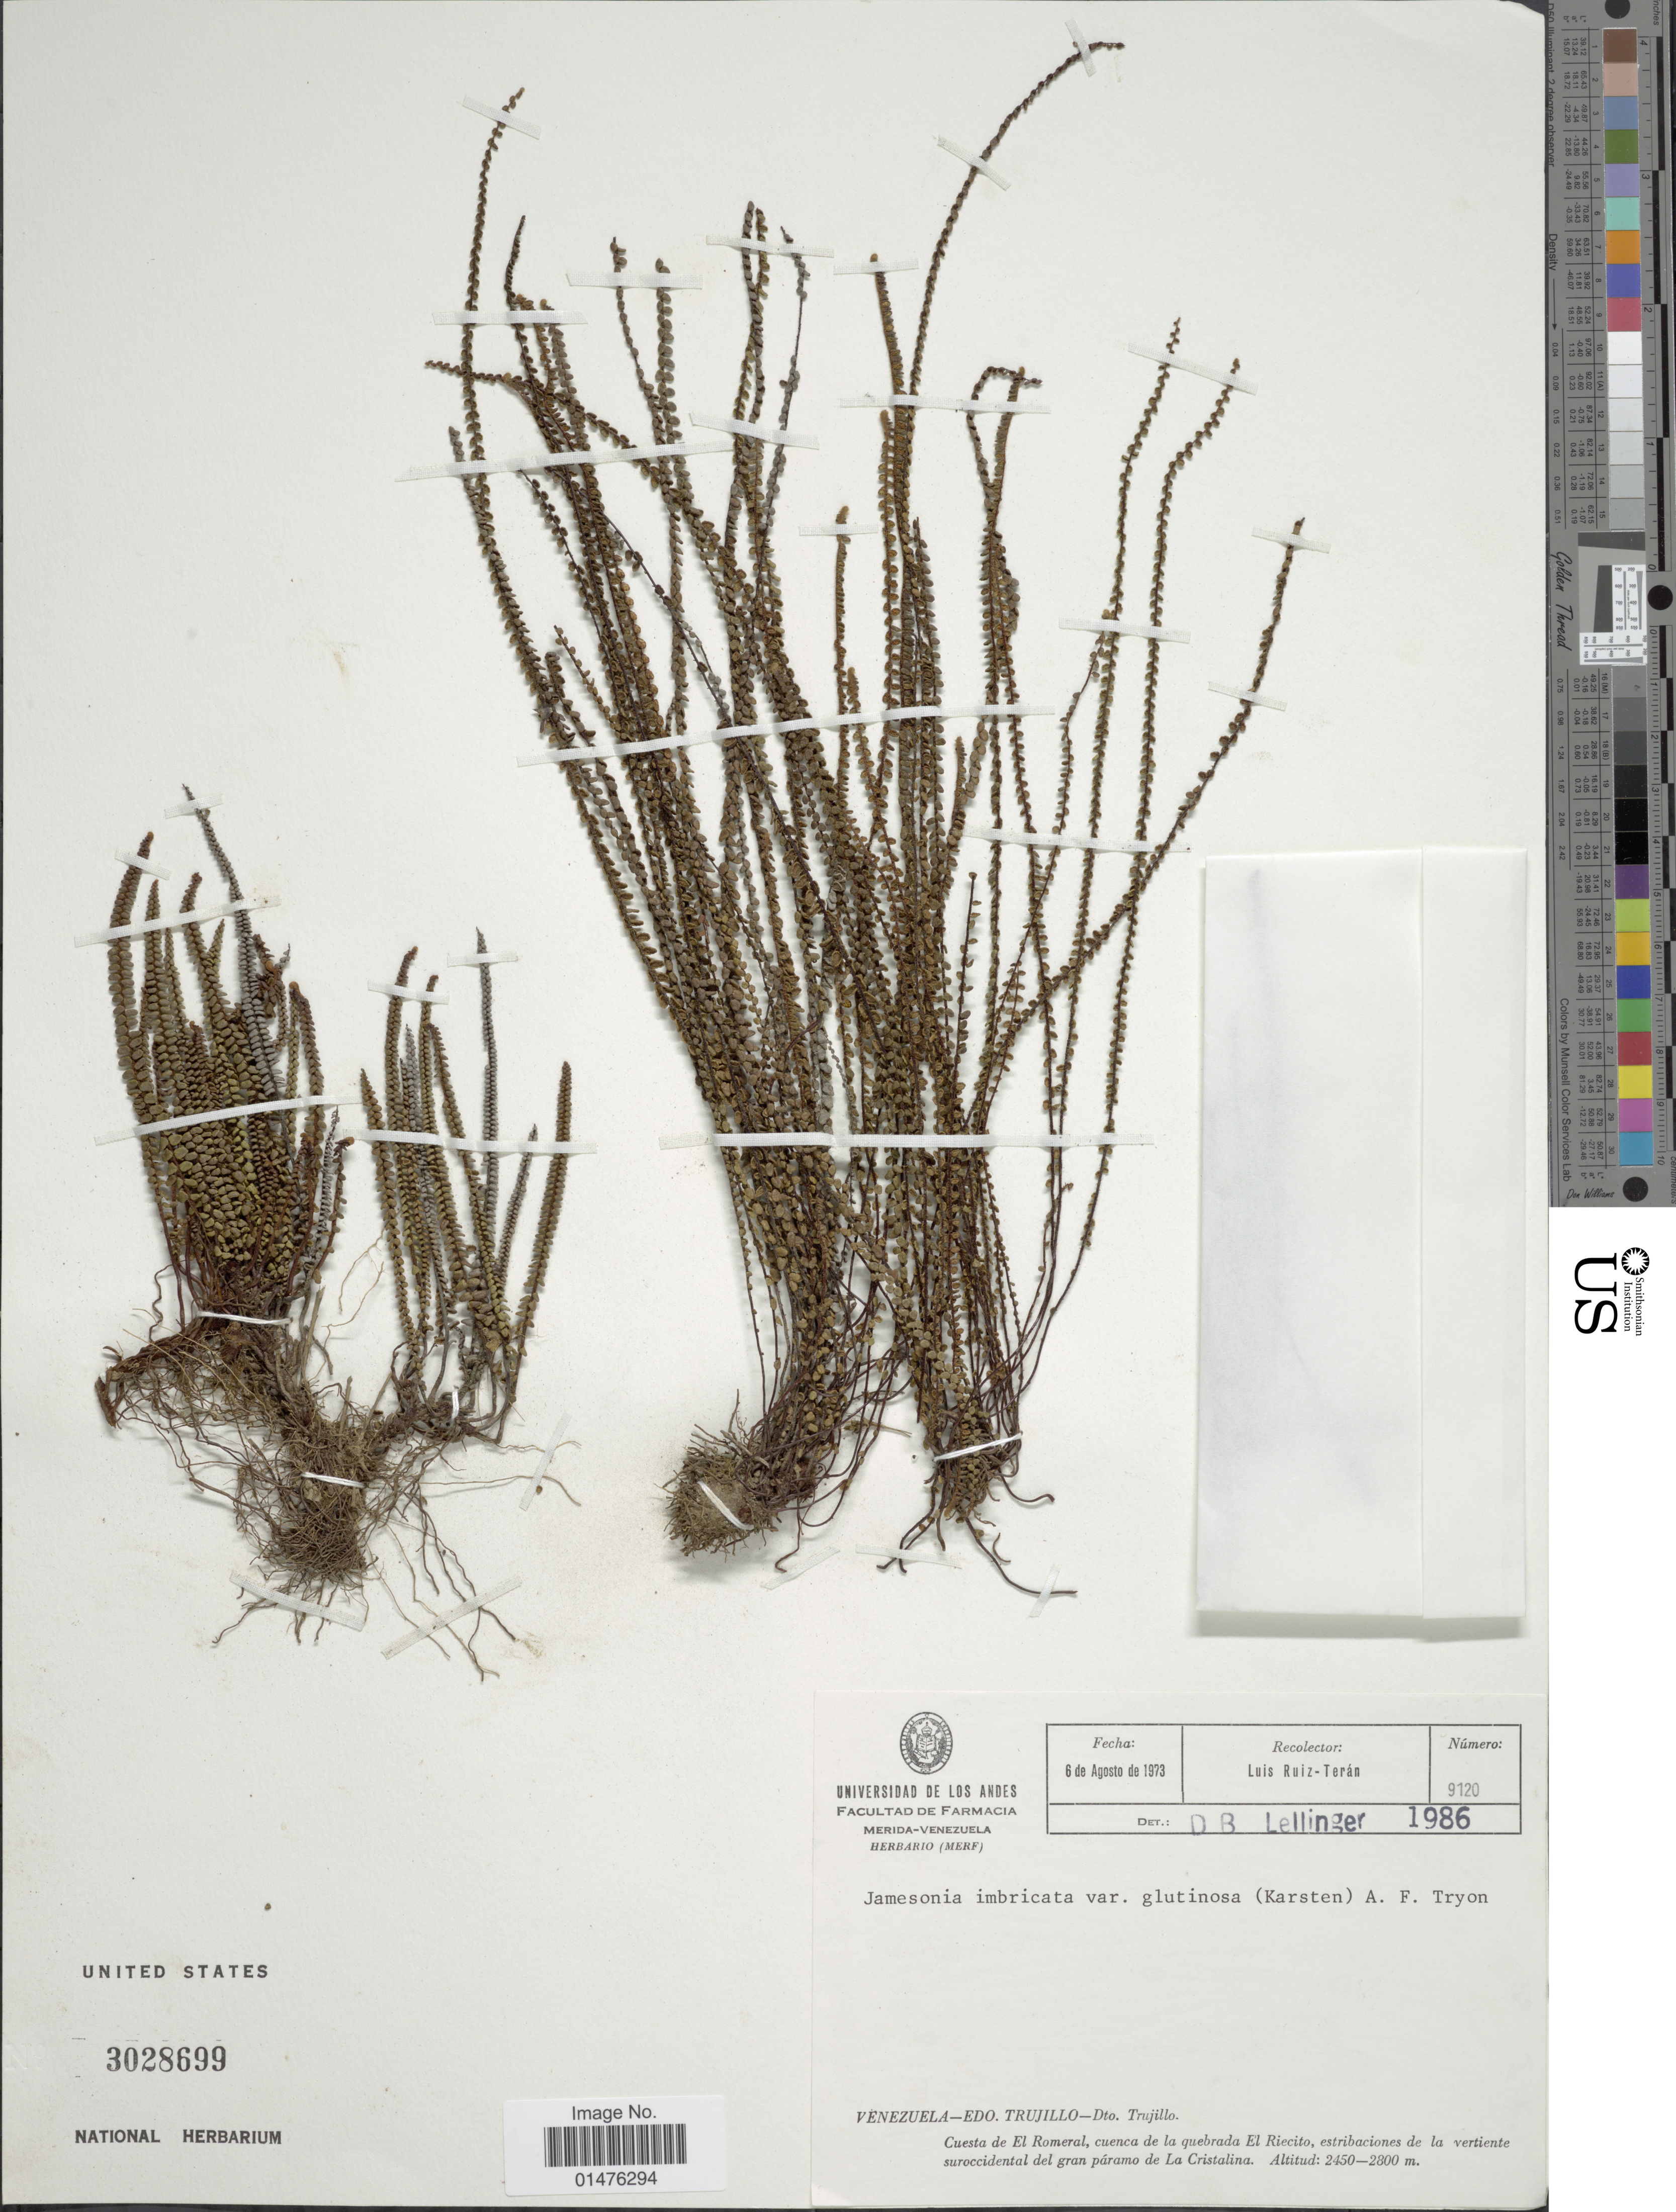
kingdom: Plantae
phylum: Tracheophyta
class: Polypodiopsida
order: Polypodiales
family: Pteridaceae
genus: Jamesonia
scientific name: Jamesonia imbricata var. glutinosa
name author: (H. Karst.) A.F. Tryon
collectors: L. E. Ruíz-Terán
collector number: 9120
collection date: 1973-08-06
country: Venezuela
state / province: Trujillo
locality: Tto Trujilo, Cuesta de El Romeral, cuenca de la quebrada El Riecito, estribaciones de la vertiente suroccidental del gran páramo de La Cristalina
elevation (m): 2450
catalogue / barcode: US 3028699